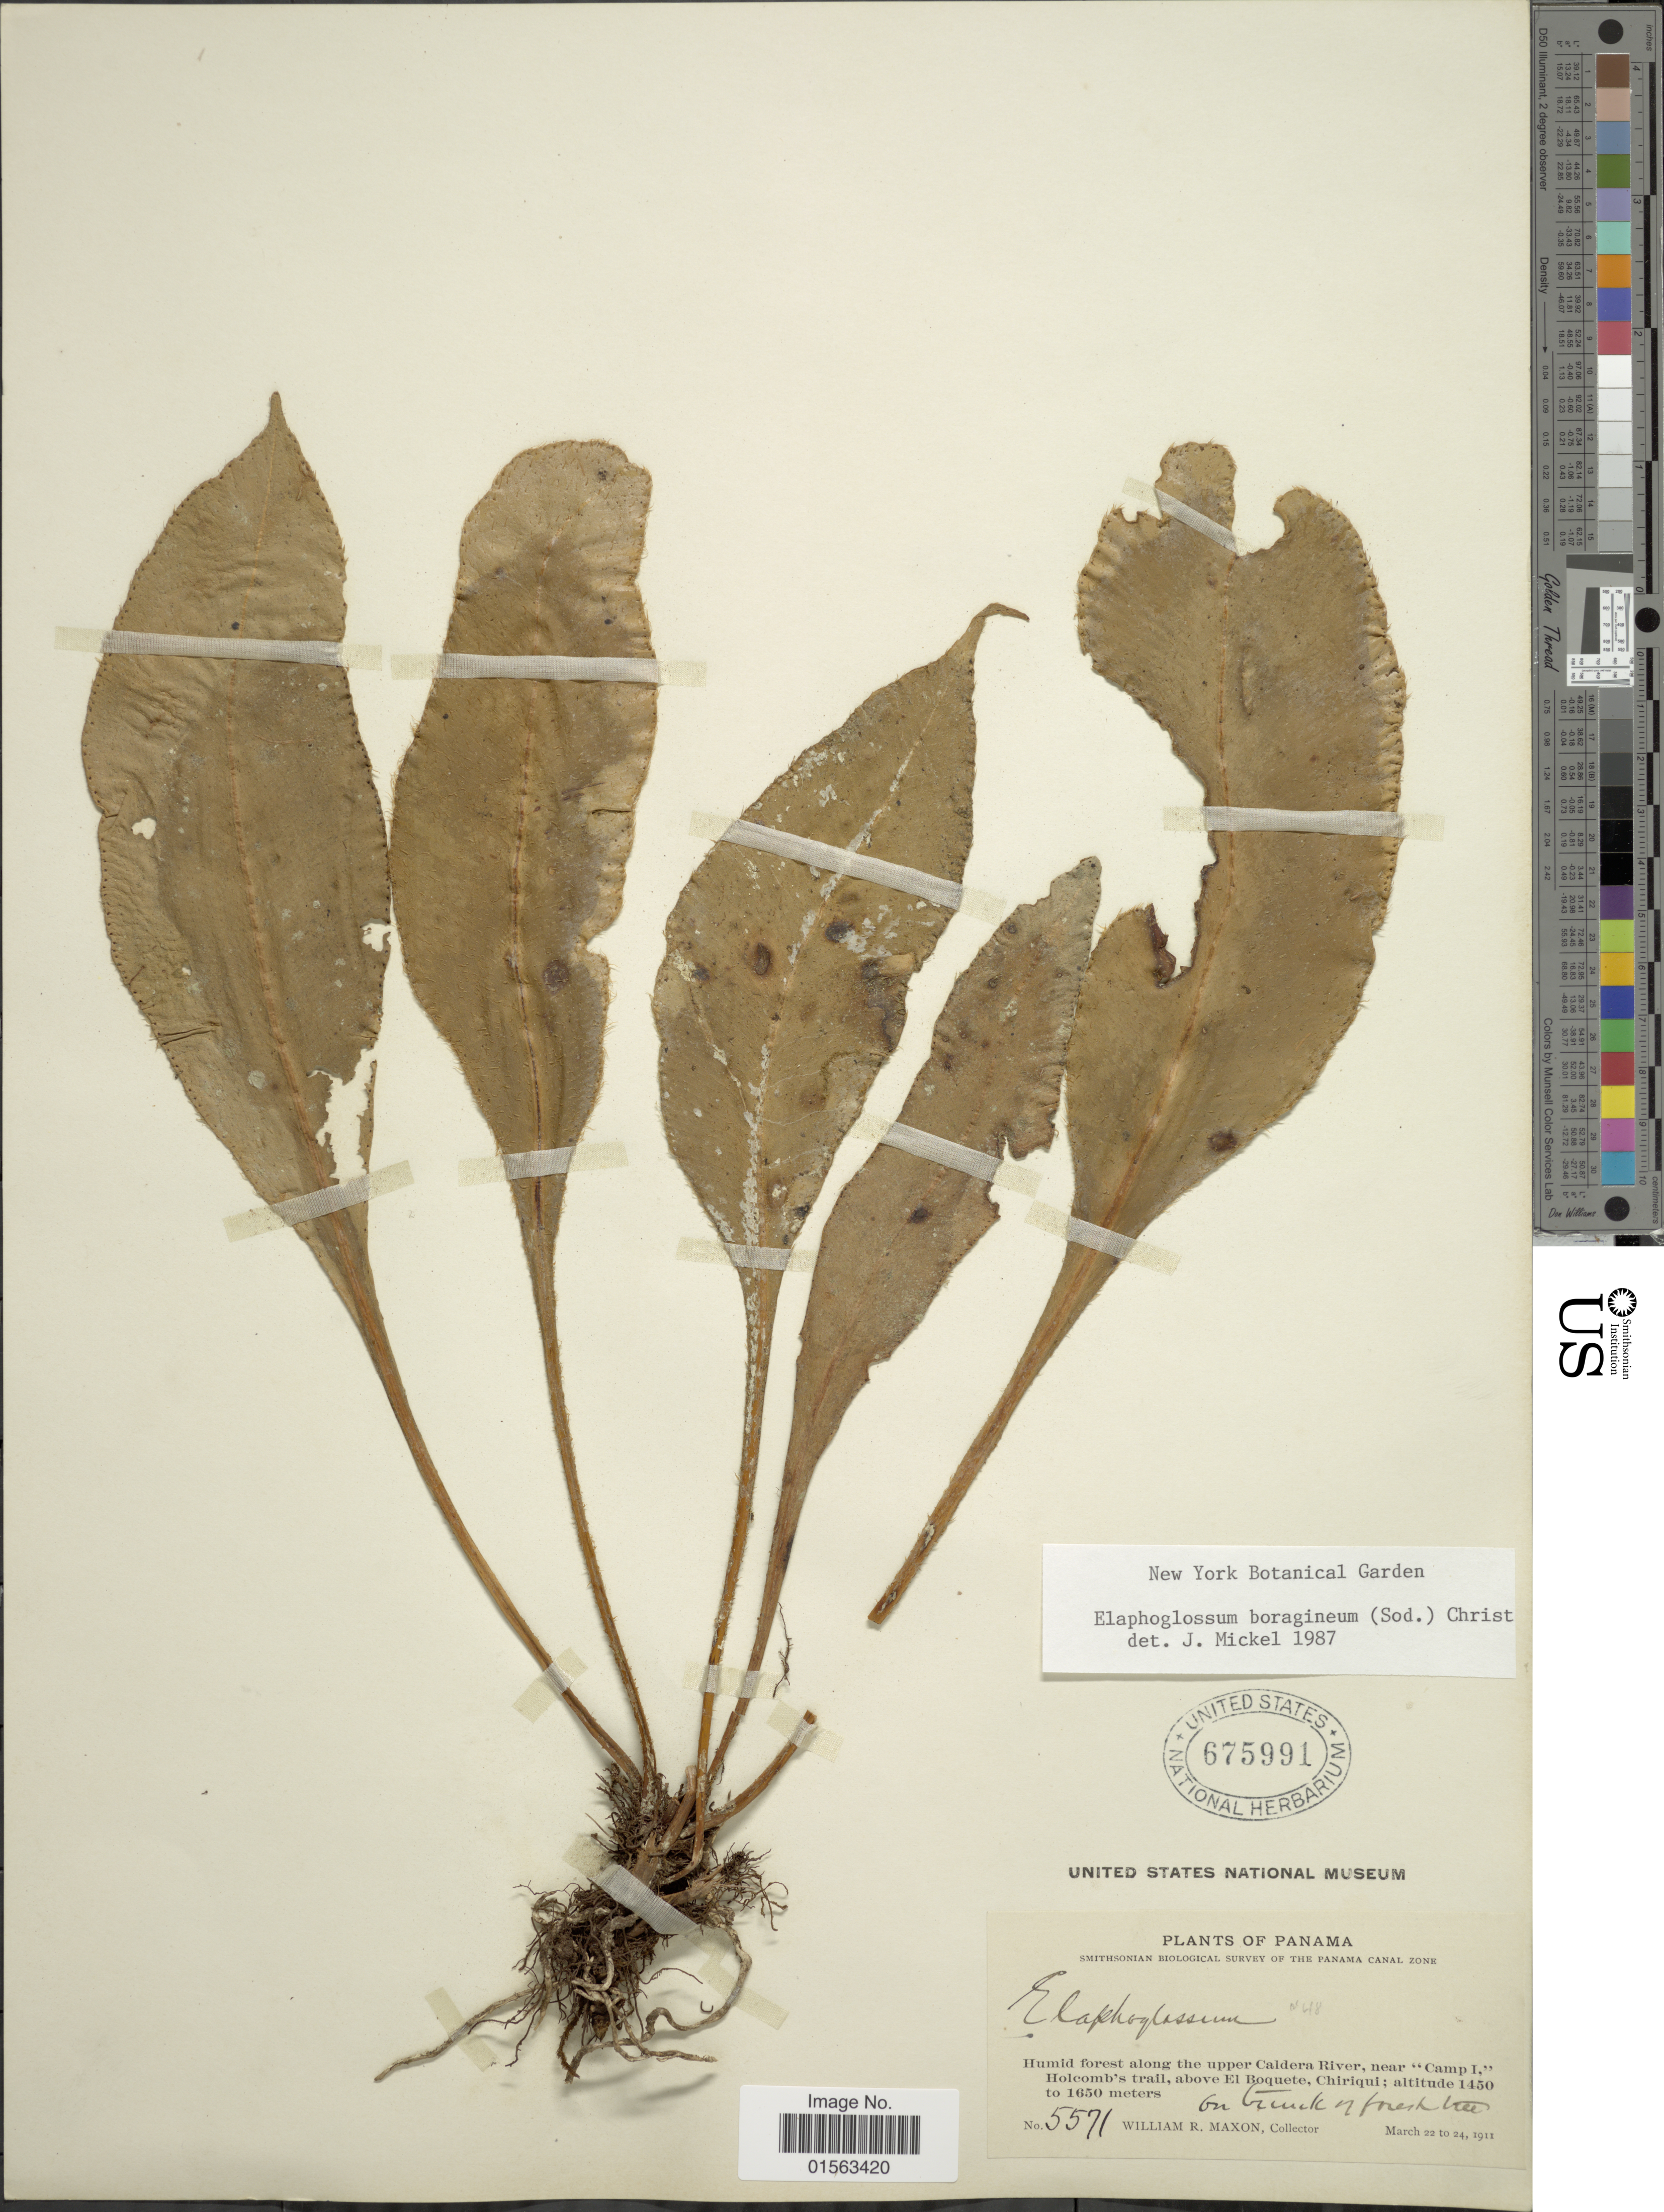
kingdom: Plantae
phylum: Tracheophyta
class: Polypodiopsida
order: Polypodiales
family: Dryopteridaceae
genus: Elaphoglossum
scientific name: Elaphoglossum boragineum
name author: (Sodiro) Christ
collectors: W. R. Maxon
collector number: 5571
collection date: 1911-03-22/1911-03-24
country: Panama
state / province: Chiriqui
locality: Humid forest along the upper Caldera River, near Camp 1, Holcomb's trail, above El Boquete, Chiriqui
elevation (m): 1450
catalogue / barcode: US 675991